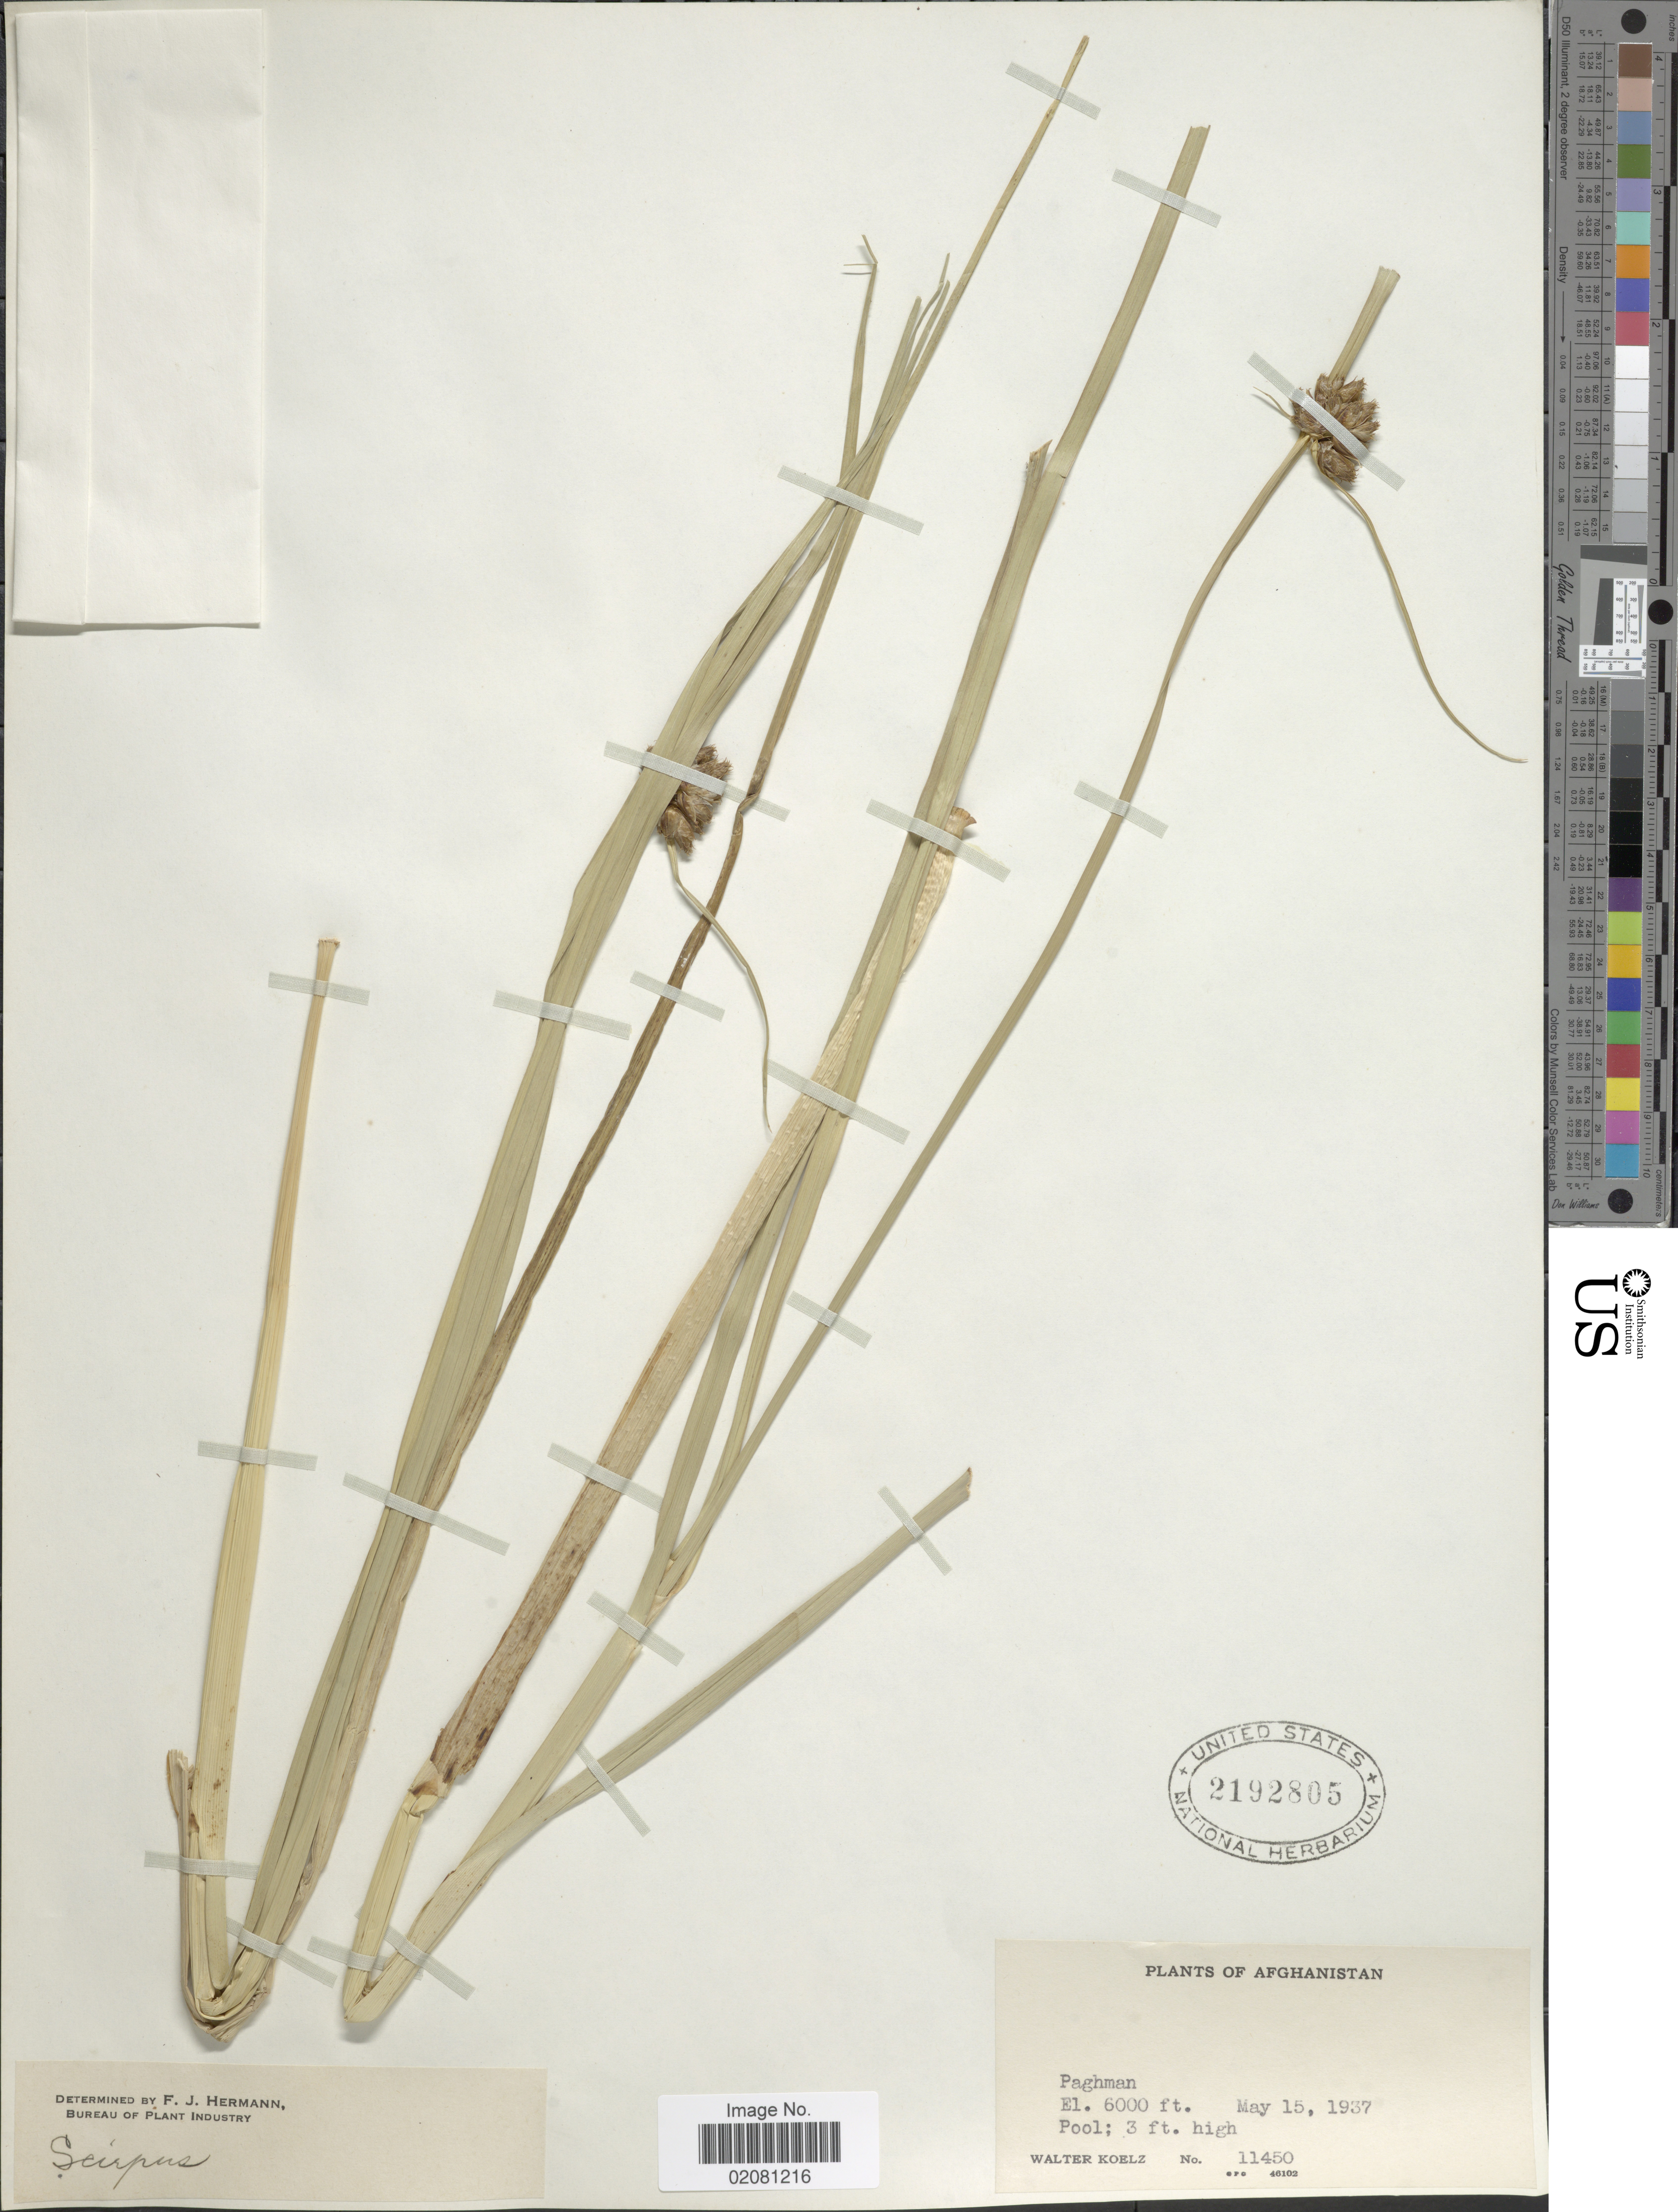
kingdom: Plantae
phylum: Tracheophyta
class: Liliopsida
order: Poales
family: Cyperaceae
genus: Bolboschoenus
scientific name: Bolboschoenus sp.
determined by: Strong, M. T., (US), Smithsonian Institution - National Museum of Natural History (UNITED STATES)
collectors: W. N. Koelz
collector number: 11450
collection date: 1937-05-15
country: Afghanistan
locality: Paghman, pool.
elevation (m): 1829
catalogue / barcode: US 2192805